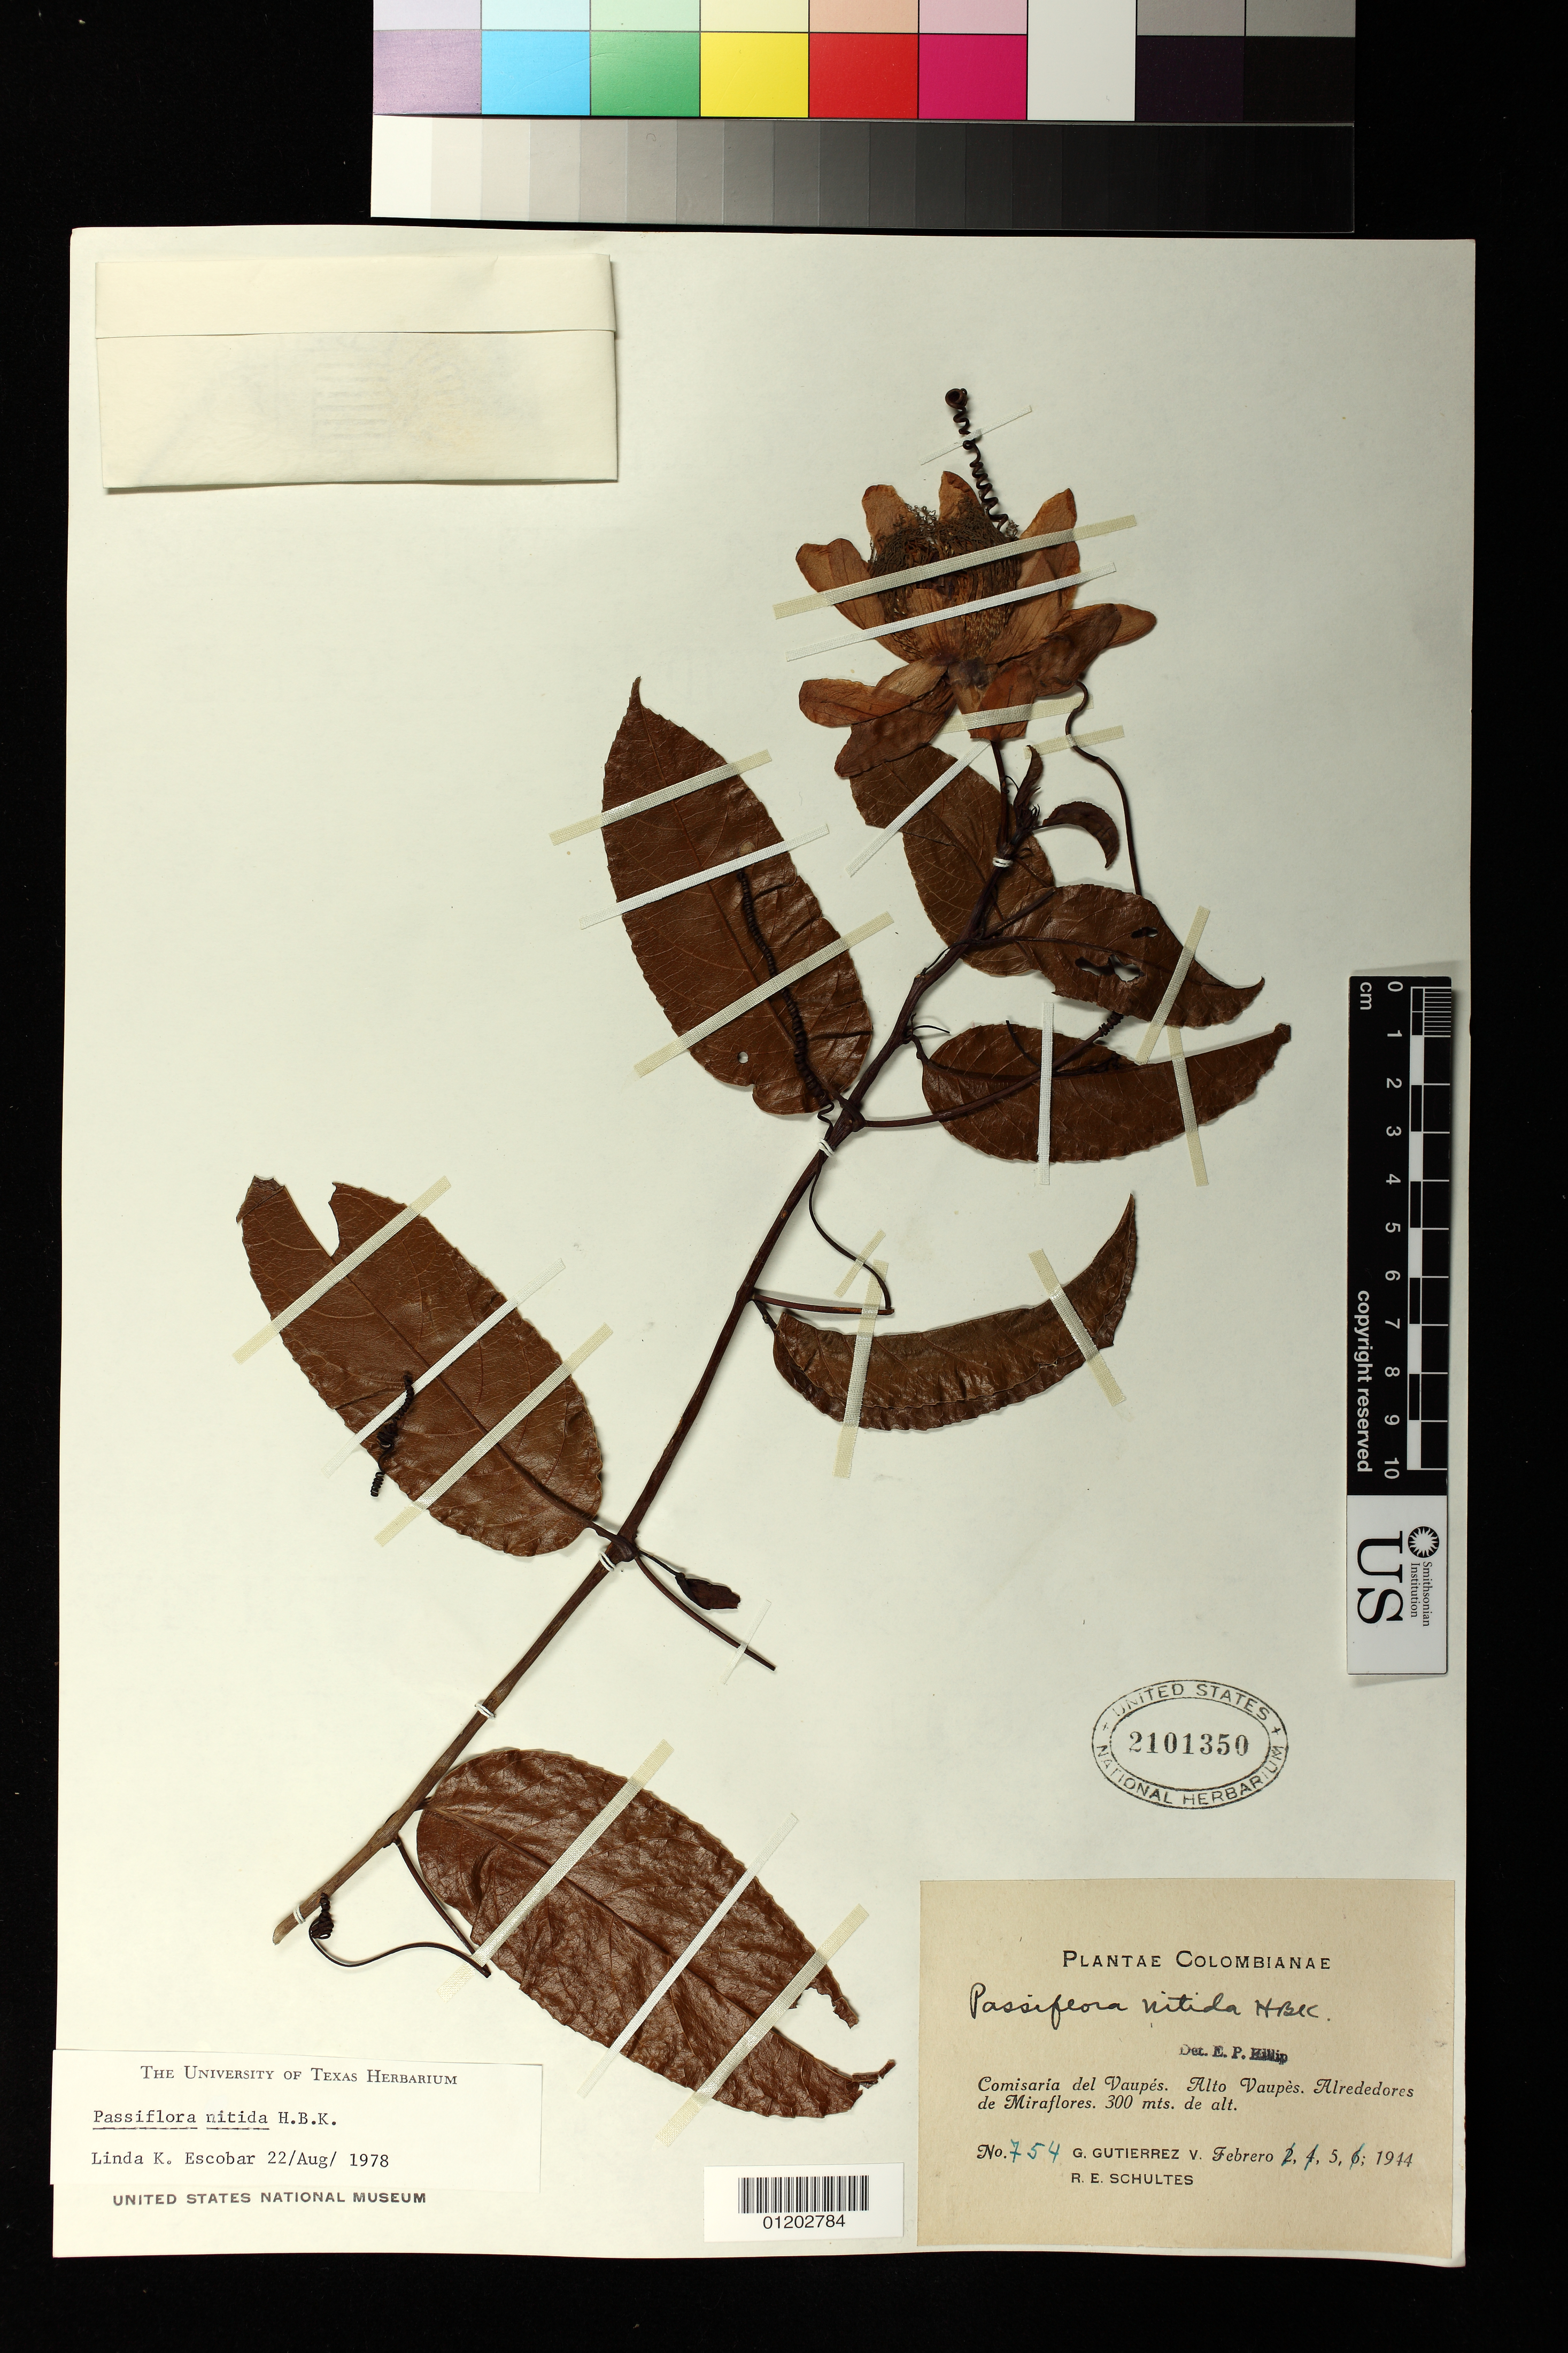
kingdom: Plantae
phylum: Tracheophyta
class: Magnoliopsida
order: Malpighiales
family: Passifloraceae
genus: Passiflora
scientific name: Passiflora nitida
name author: Kunth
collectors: G. Gutiérrez V. & R. E. Schultes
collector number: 754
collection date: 1944-04-05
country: Colombia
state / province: Vaupés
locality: Comisaría del Vaupés. Alto Vaupés. Alrededores de Miraflores.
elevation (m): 300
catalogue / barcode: US 2101350